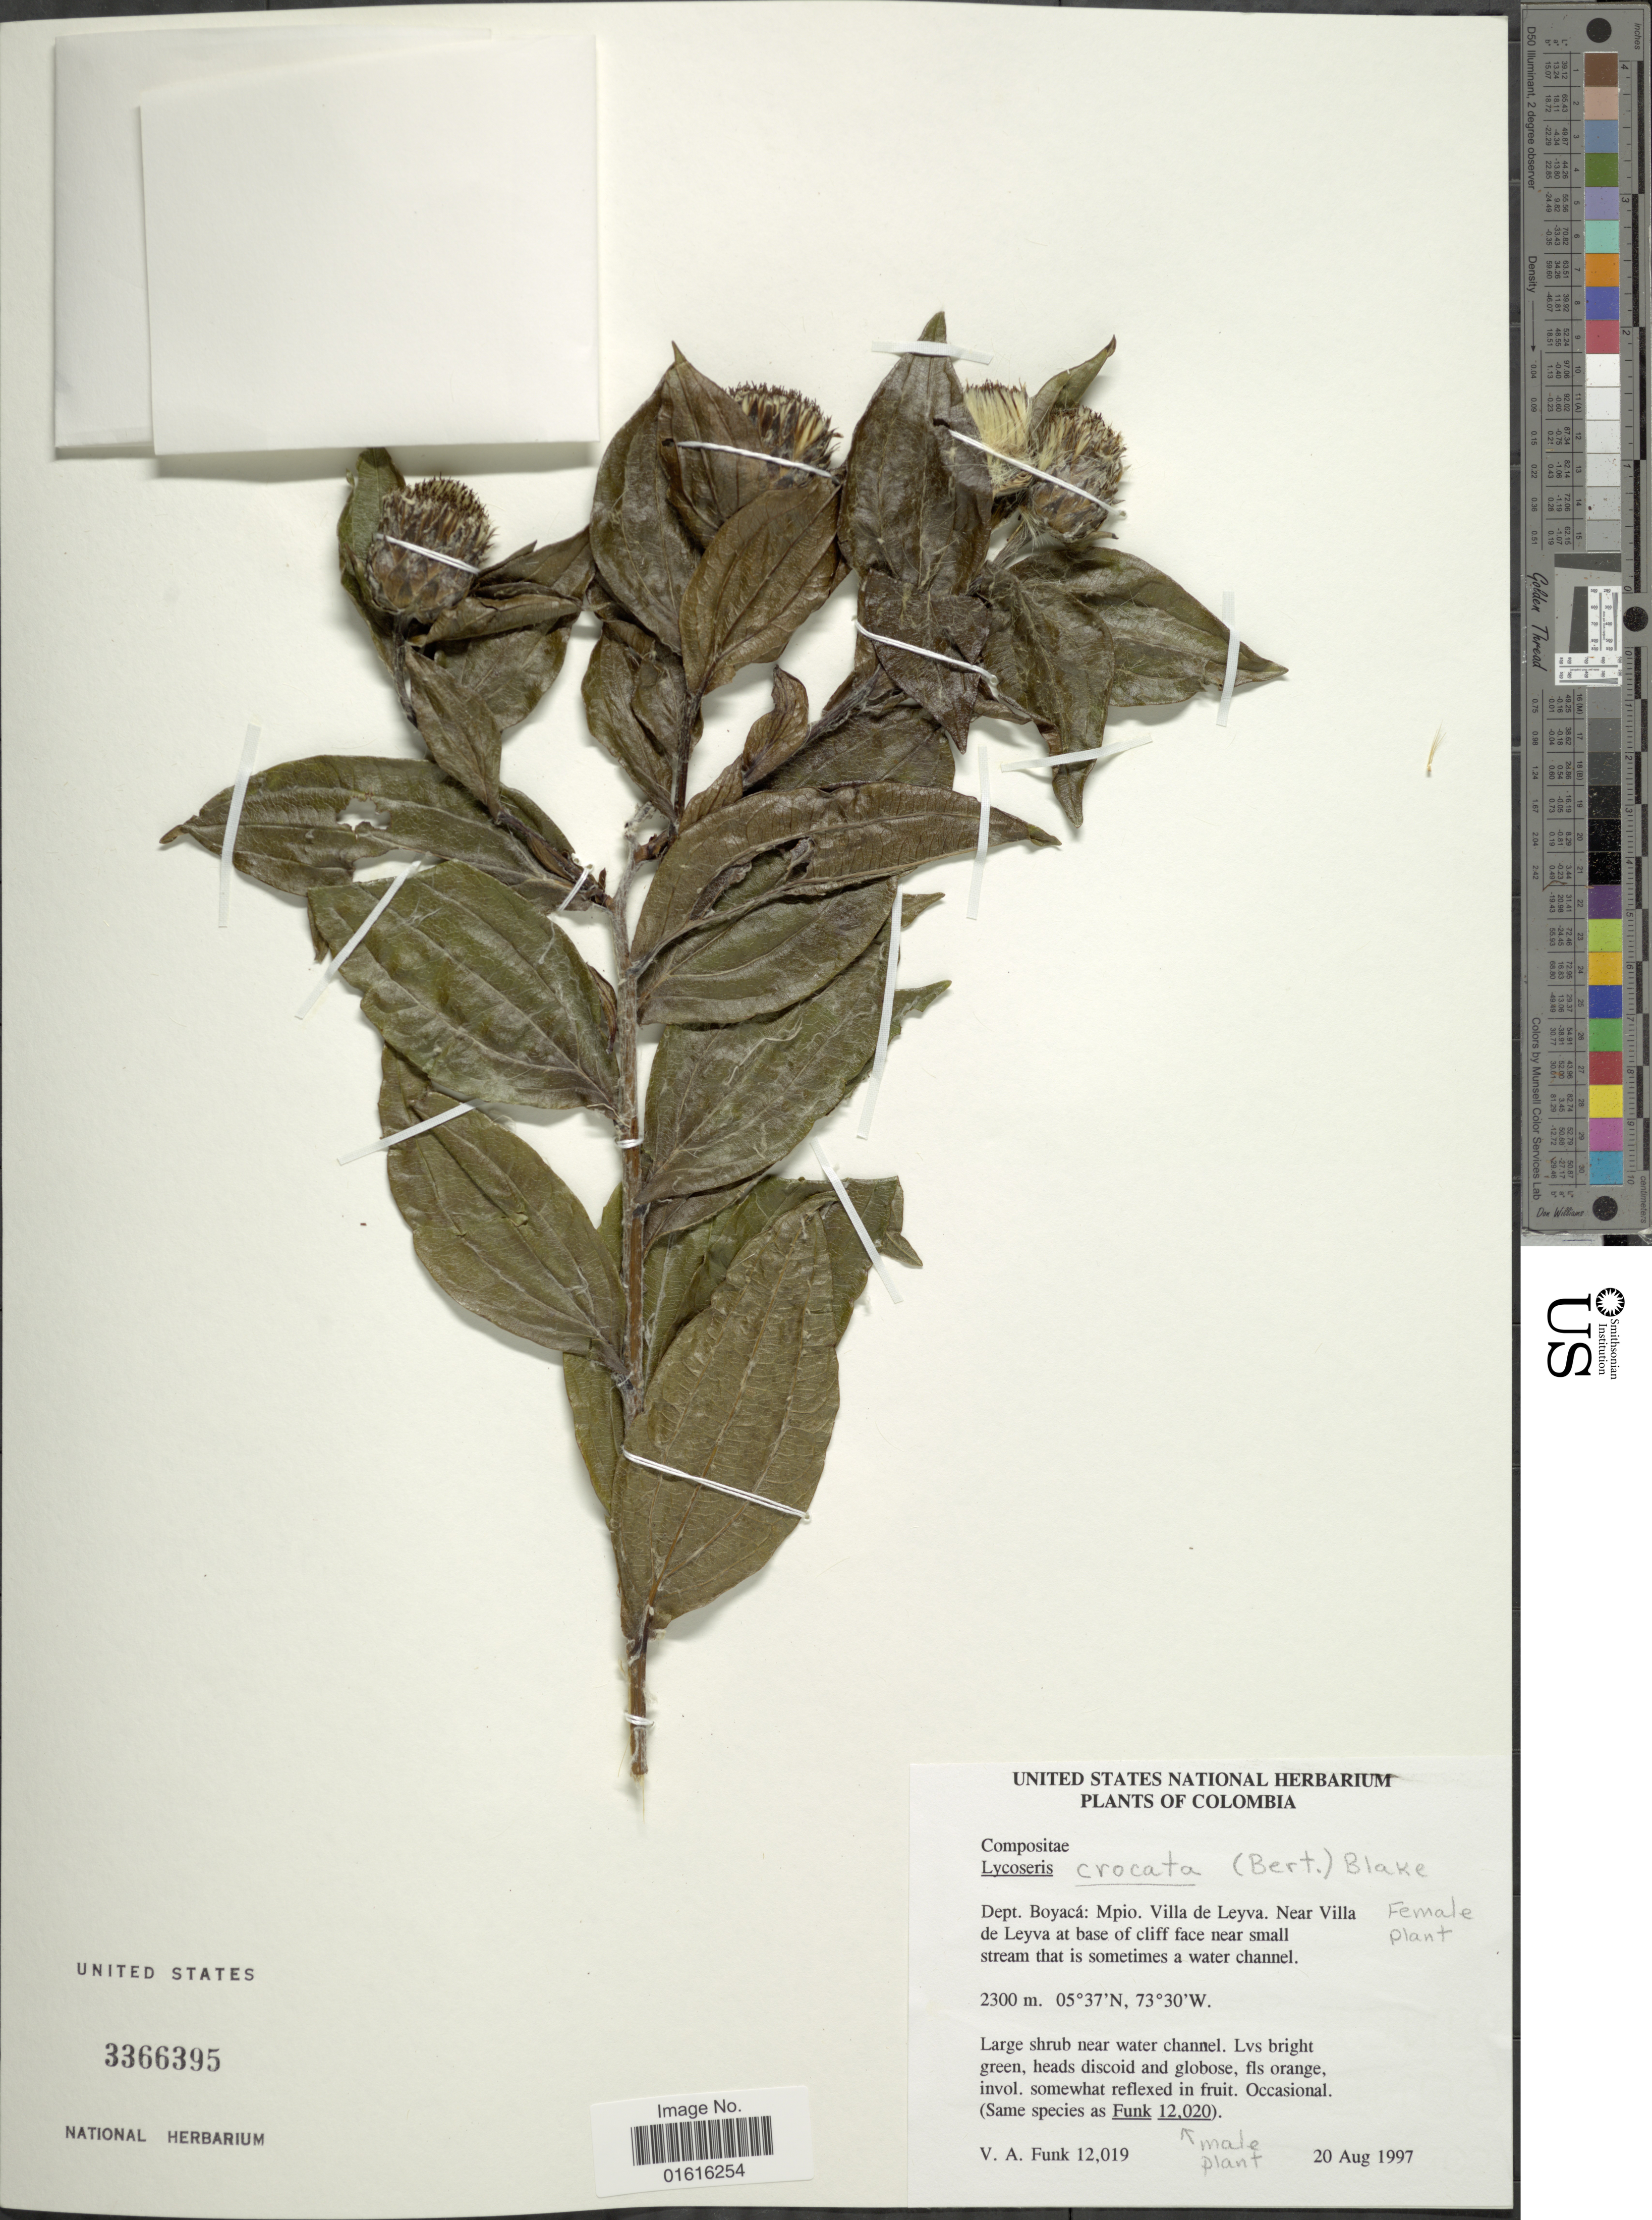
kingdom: Plantae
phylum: Tracheophyta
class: Magnoliopsida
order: Asterales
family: Asteraceae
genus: Lycoseris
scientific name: Lycoseris crocata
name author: S.F. Blake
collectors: V. Funk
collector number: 12019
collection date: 1997-08-20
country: Colombia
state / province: Boyacá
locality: Dept. Boyacá: Mpio. Villa de Leyva. Near Villa de Leyva at base of cliff face near small stream that is sometimes a water channel.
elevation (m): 2300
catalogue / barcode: US 3366395